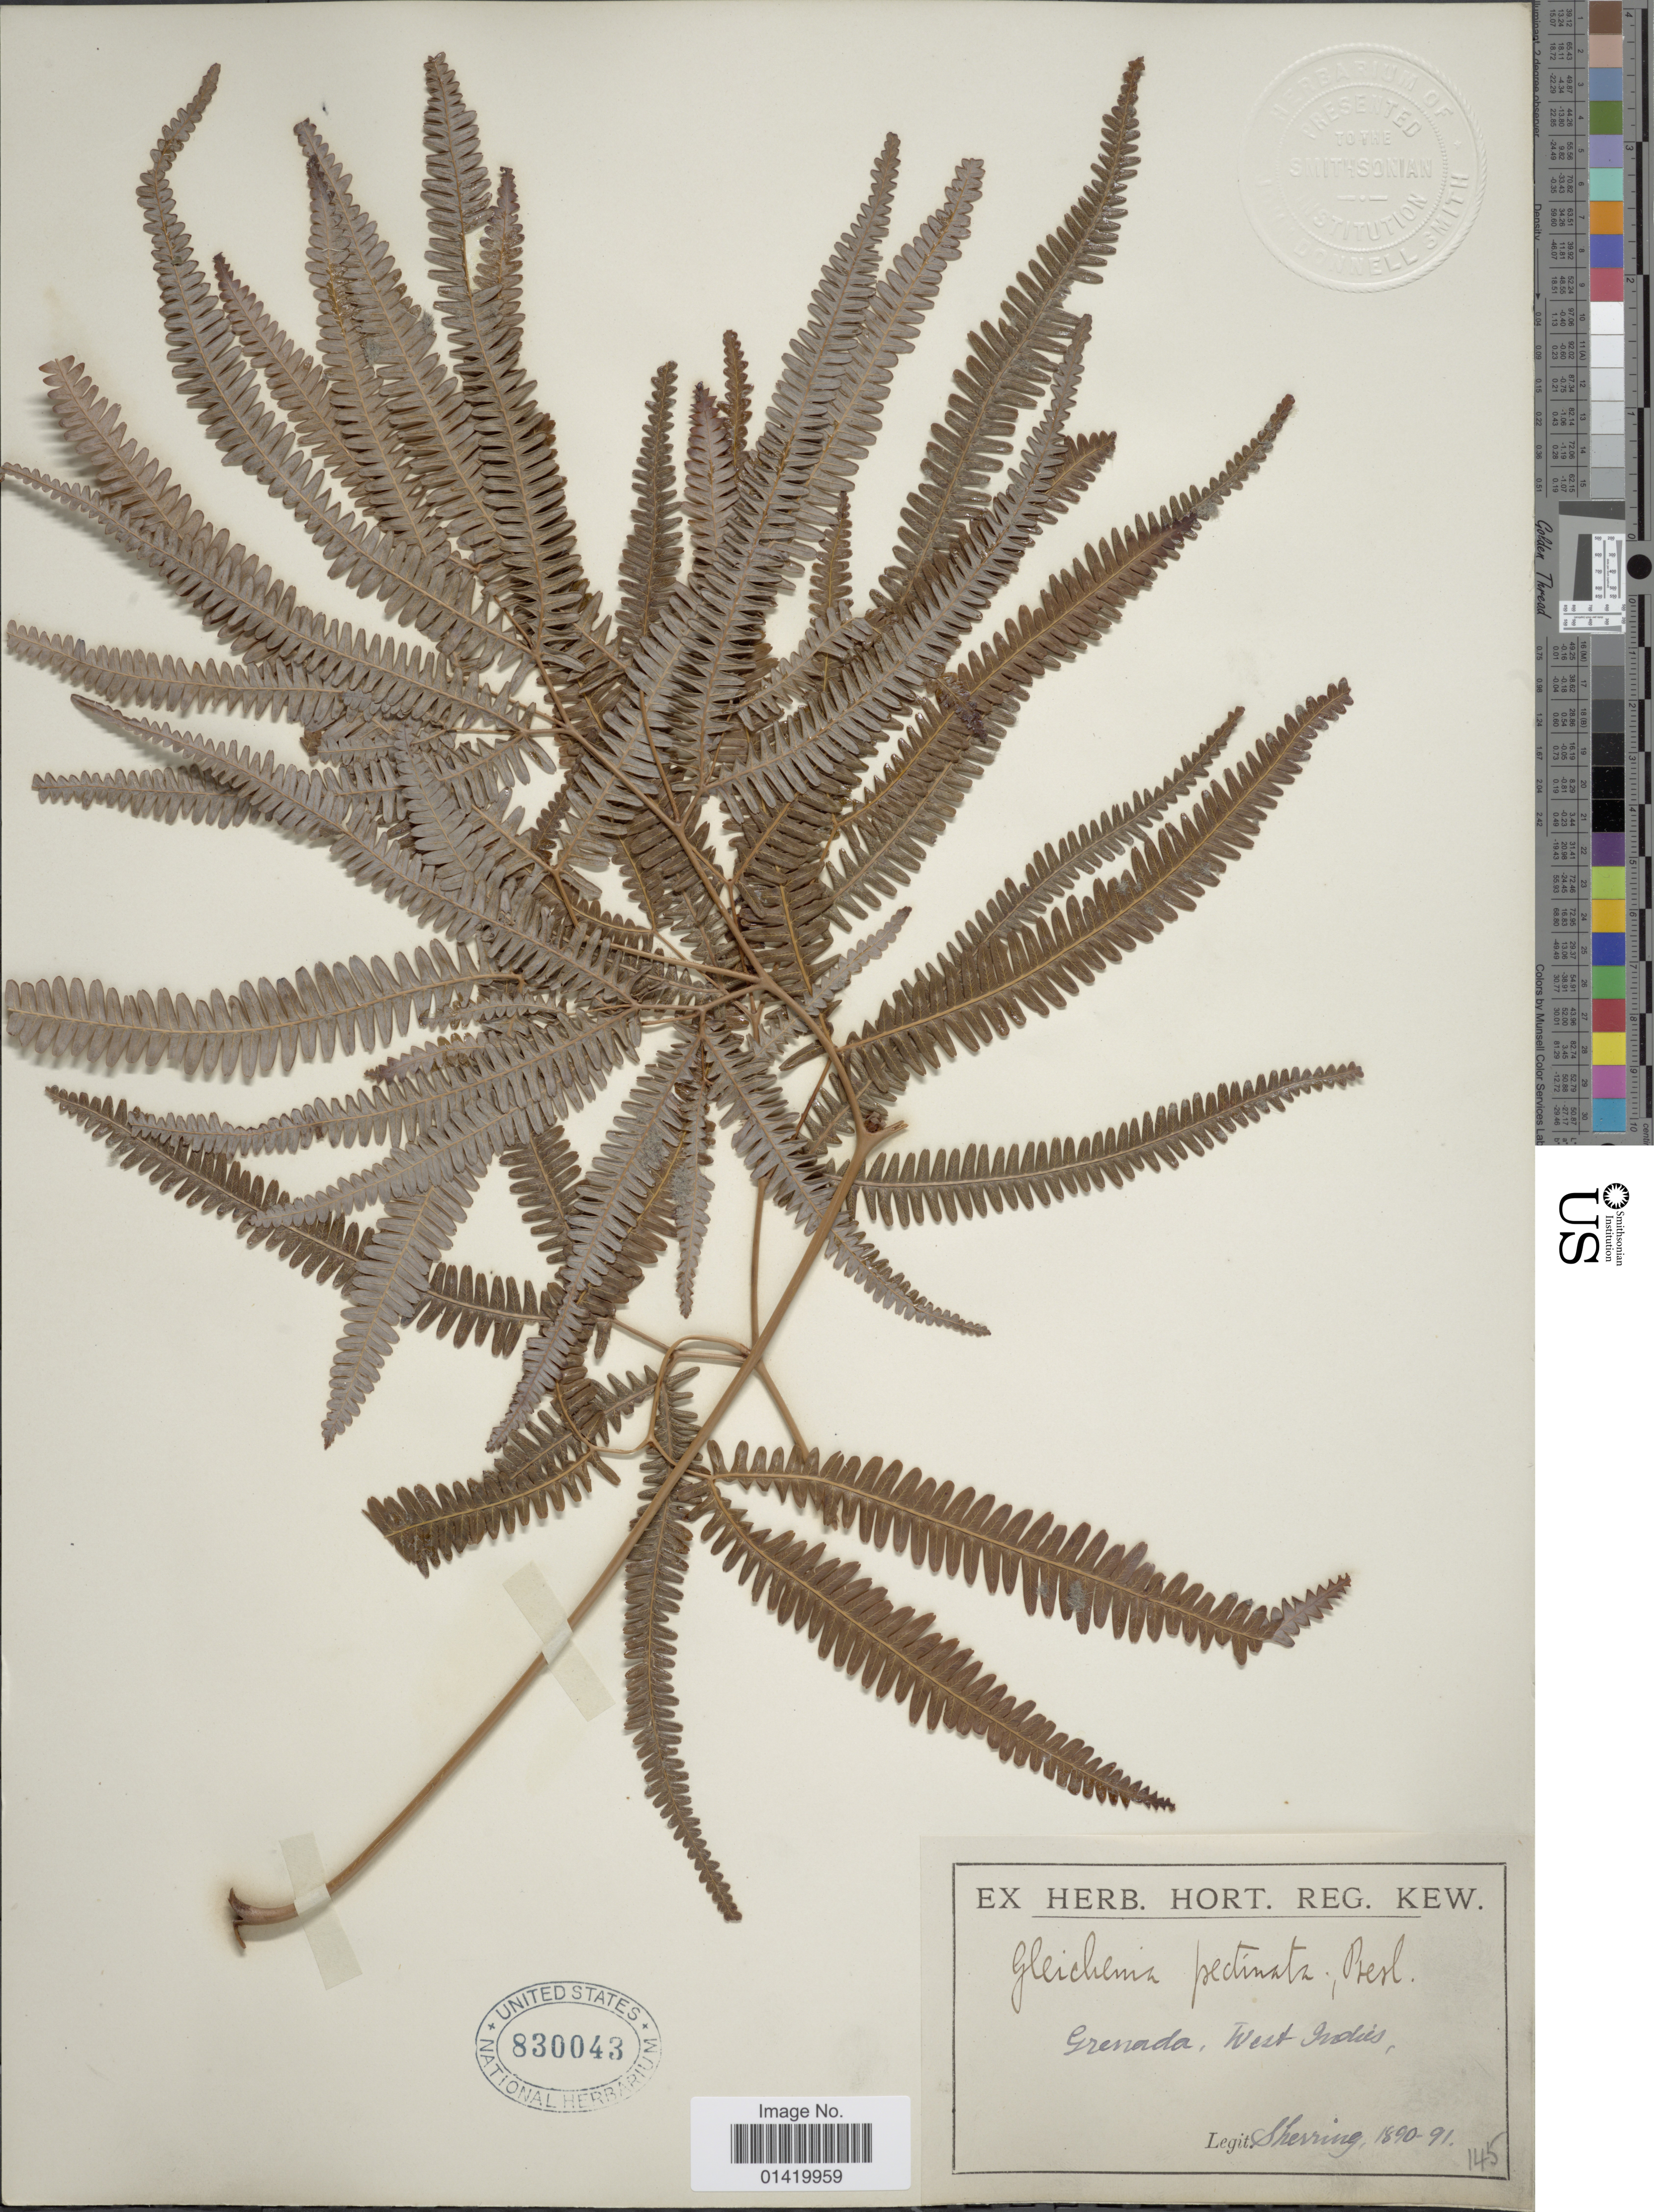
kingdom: Plantae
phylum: Tracheophyta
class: Polypodiopsida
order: Gleicheniales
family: Gleicheniaceae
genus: Gleichenella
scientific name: Gleichenella pectinata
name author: (Willd.) Ching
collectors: R. Sherring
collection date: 1890/1891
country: Grenada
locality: West Indies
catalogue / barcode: US 830043